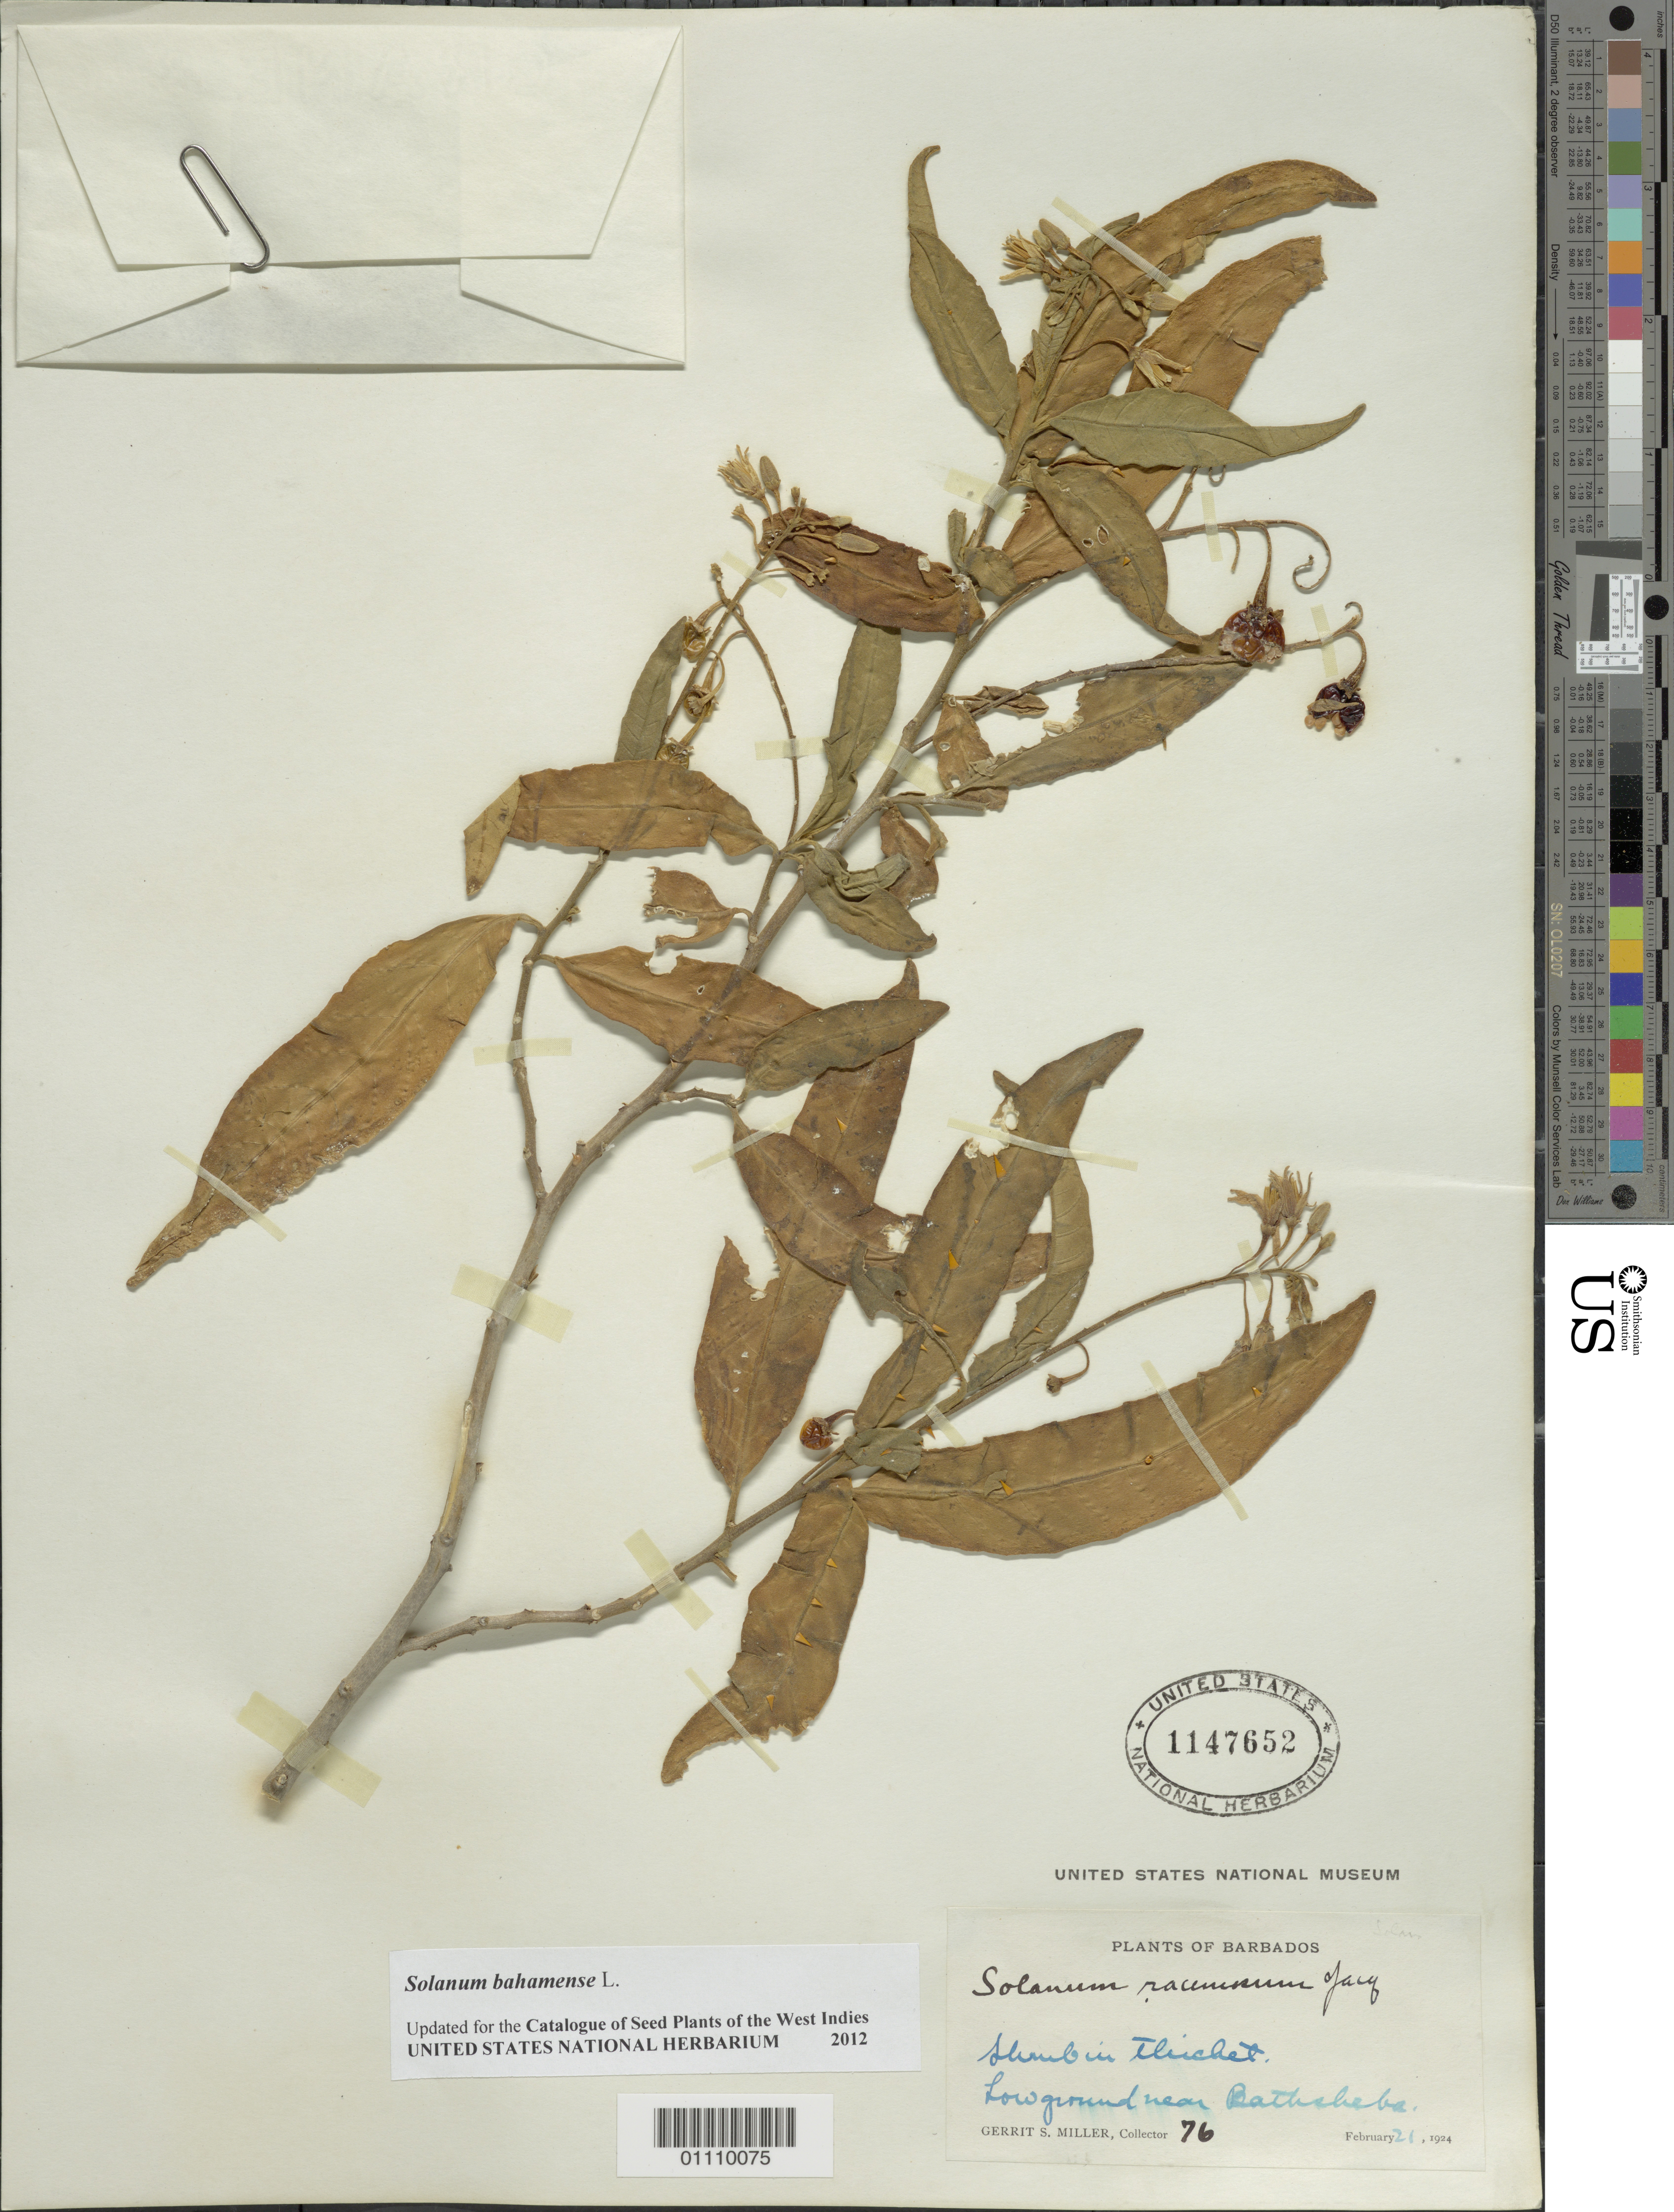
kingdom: Plantae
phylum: Tracheophyta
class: Magnoliopsida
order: Solanales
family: Solanaceae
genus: Solanum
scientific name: Solanum bahamense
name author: L.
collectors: G. S. Miller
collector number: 76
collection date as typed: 21 Feb 1924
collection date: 1924-02-21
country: Barbados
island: Barbados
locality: Bathsheba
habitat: Low ground, in thicket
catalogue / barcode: US 1147652